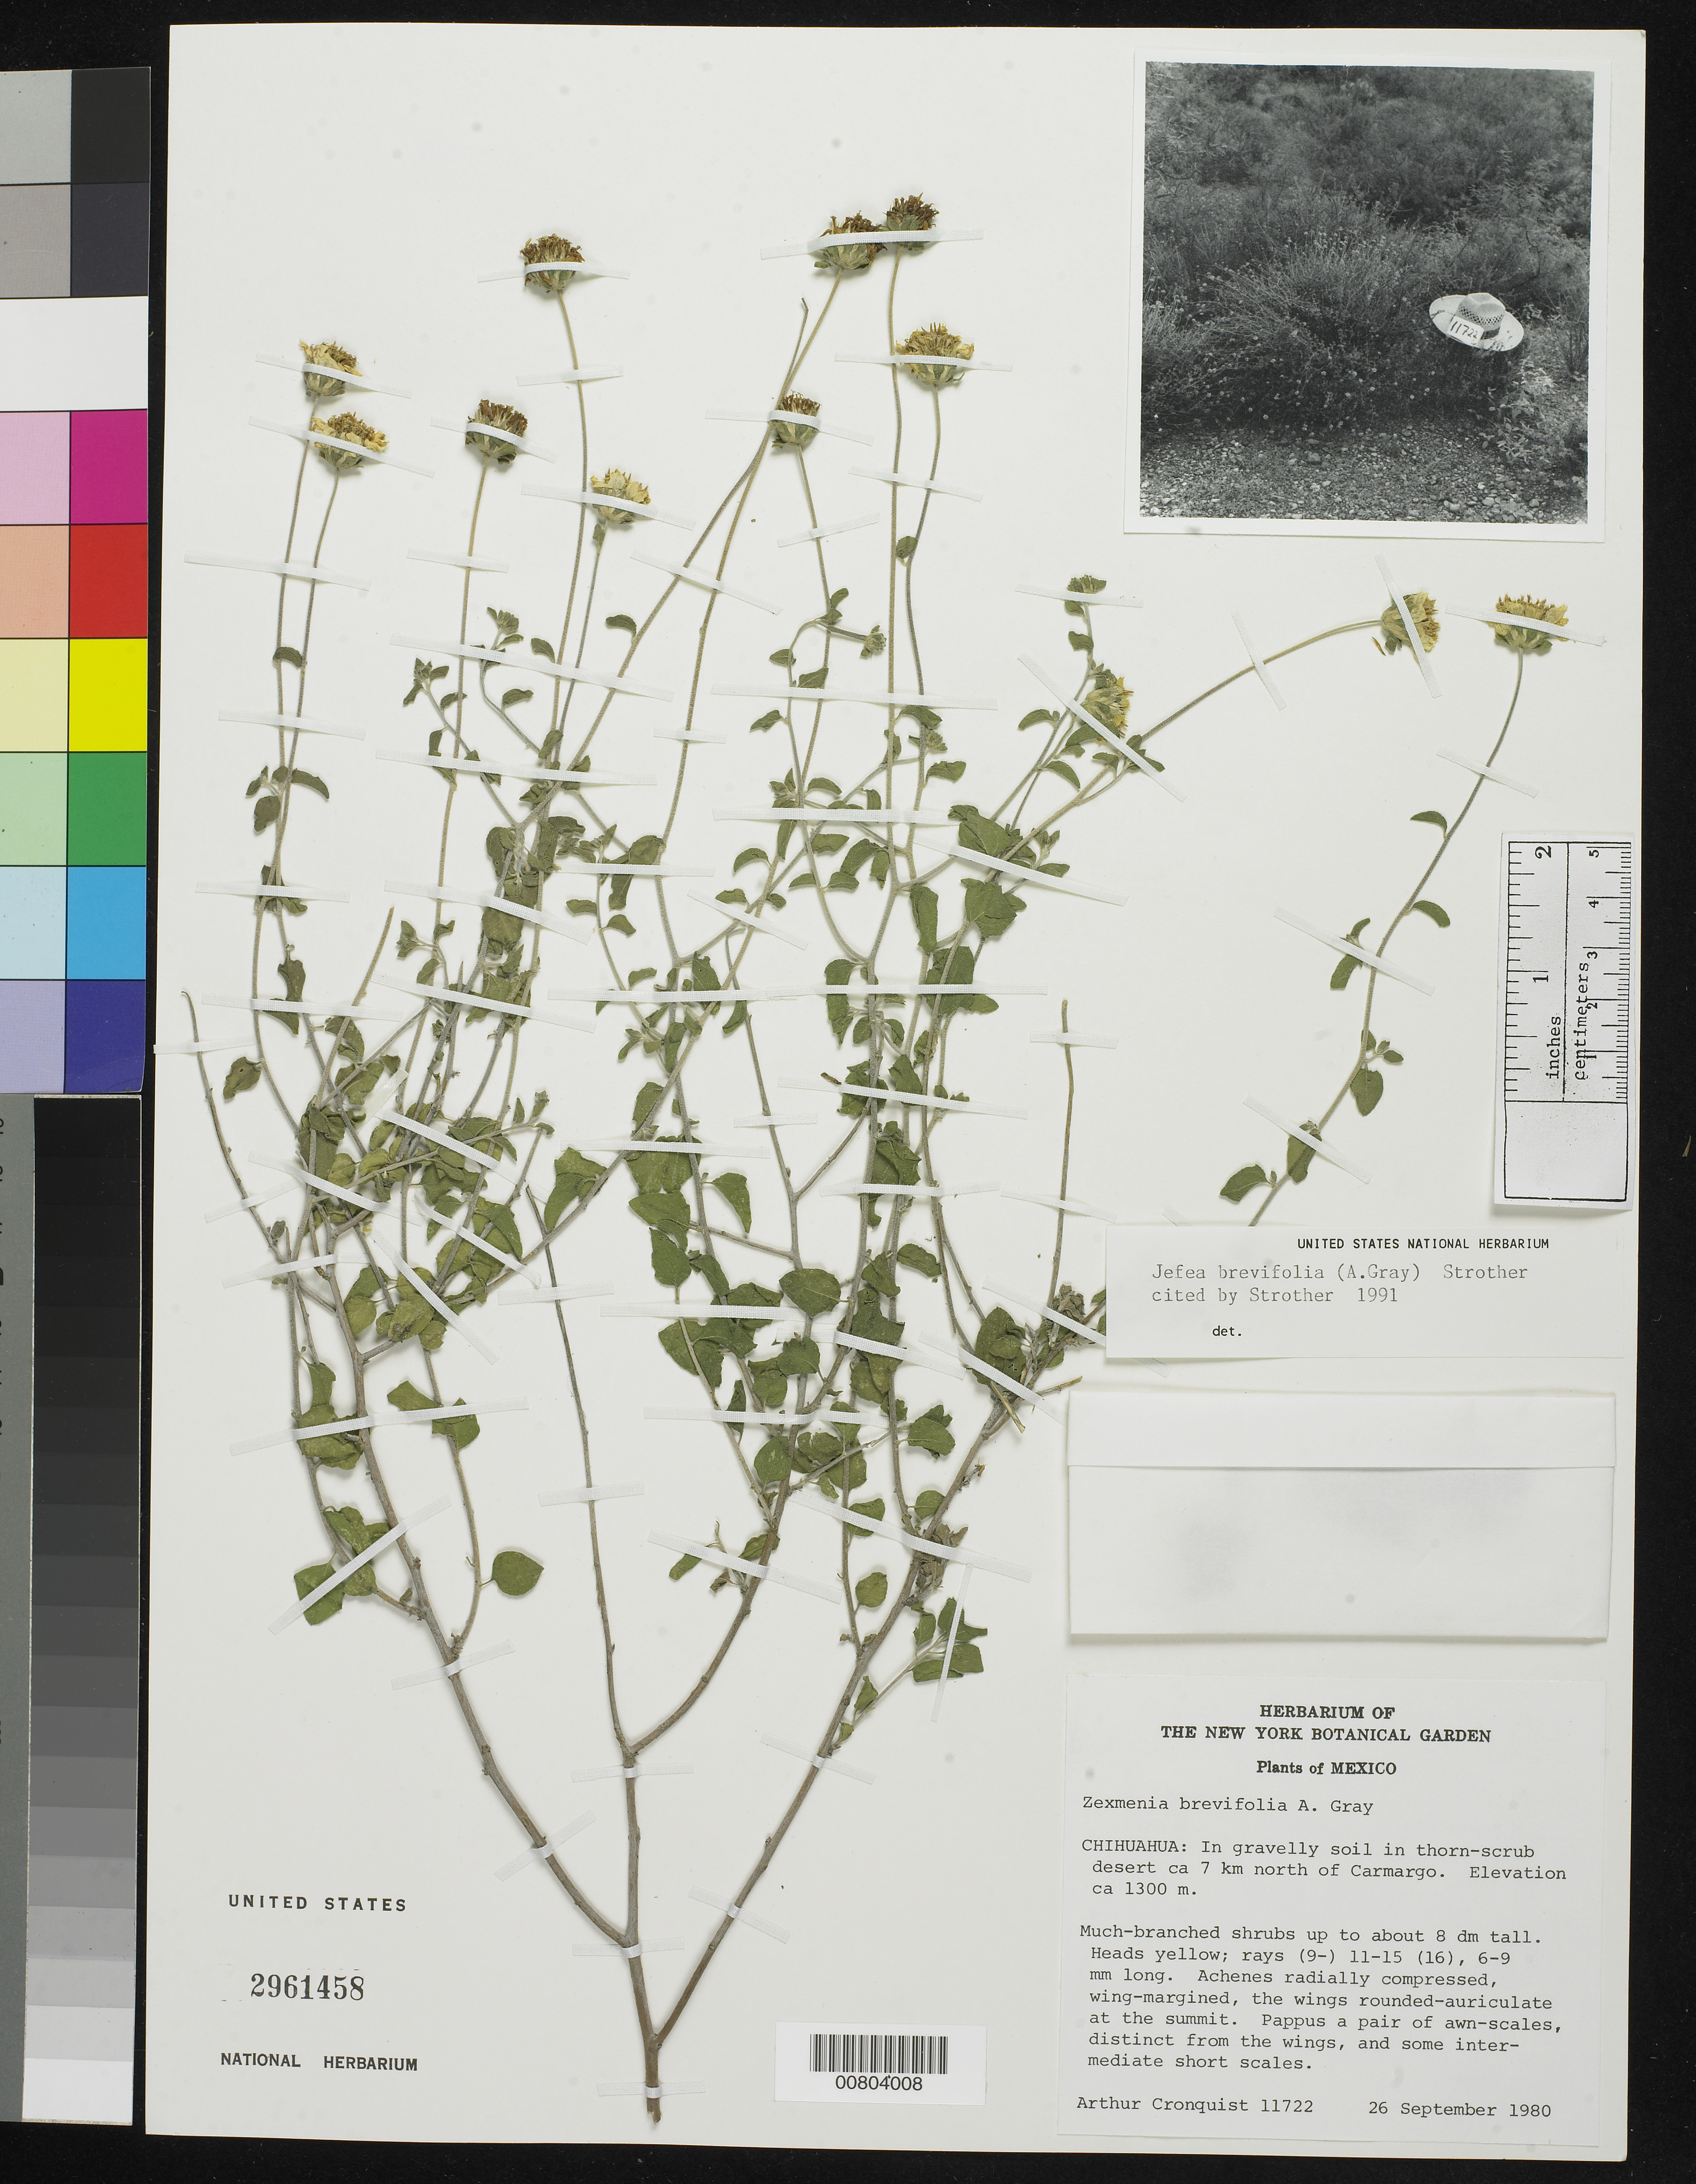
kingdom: Plantae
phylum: Tracheophyta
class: Magnoliopsida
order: Asterales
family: Asteraceae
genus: Jefea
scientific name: Jefea brevifolia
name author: (A. Gray) Strother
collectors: A. J. Cronquist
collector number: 11722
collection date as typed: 26 Sep 1980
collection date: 1980-09-26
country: Mexico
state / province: Chihuahua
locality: ca. 7 km north of Camargo, Chihuahua.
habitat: Gravelly soil in thorn-scrub desert.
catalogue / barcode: US 2961458